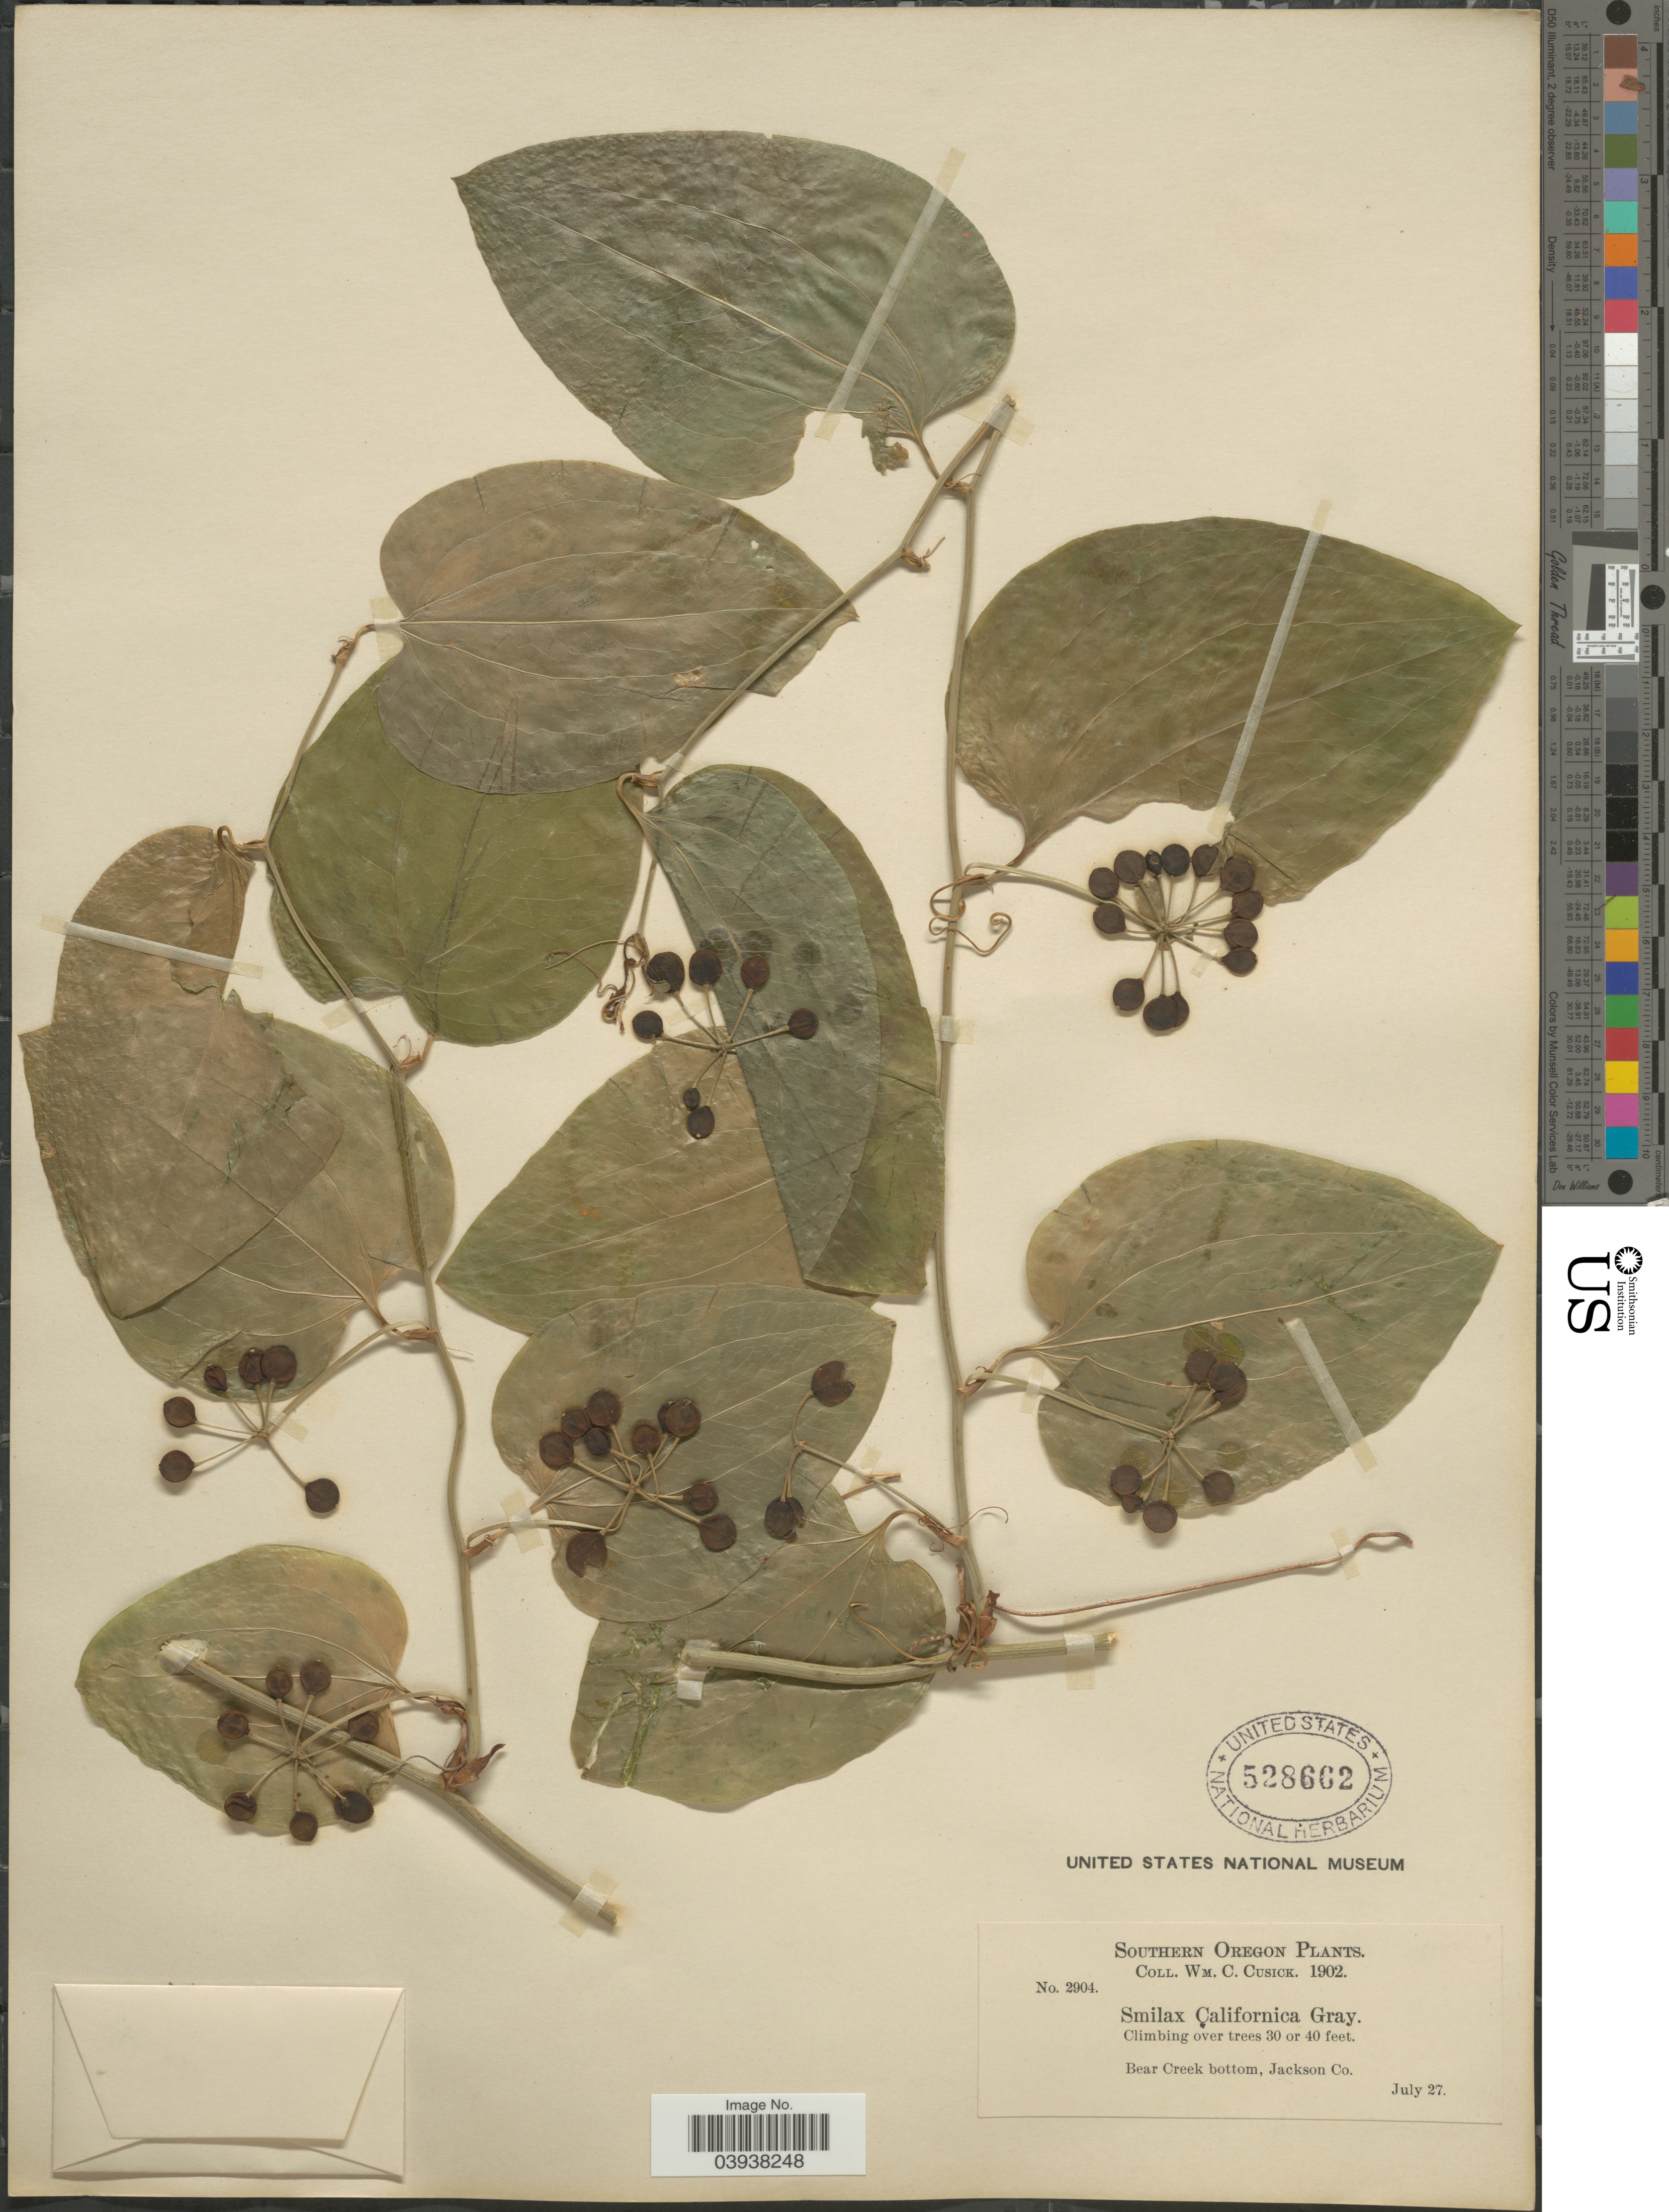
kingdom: Plantae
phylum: Tracheophyta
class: Liliopsida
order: Liliales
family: Smilacaceae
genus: Smilax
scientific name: Smilax californica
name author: (A. DC.) A. Gray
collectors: W. C. Cusick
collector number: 2904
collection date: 1902-07-27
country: United States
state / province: Oregon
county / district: Jackson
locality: Southern Oregon. Bear Creek bottom, Jackson Co.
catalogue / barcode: US 528662